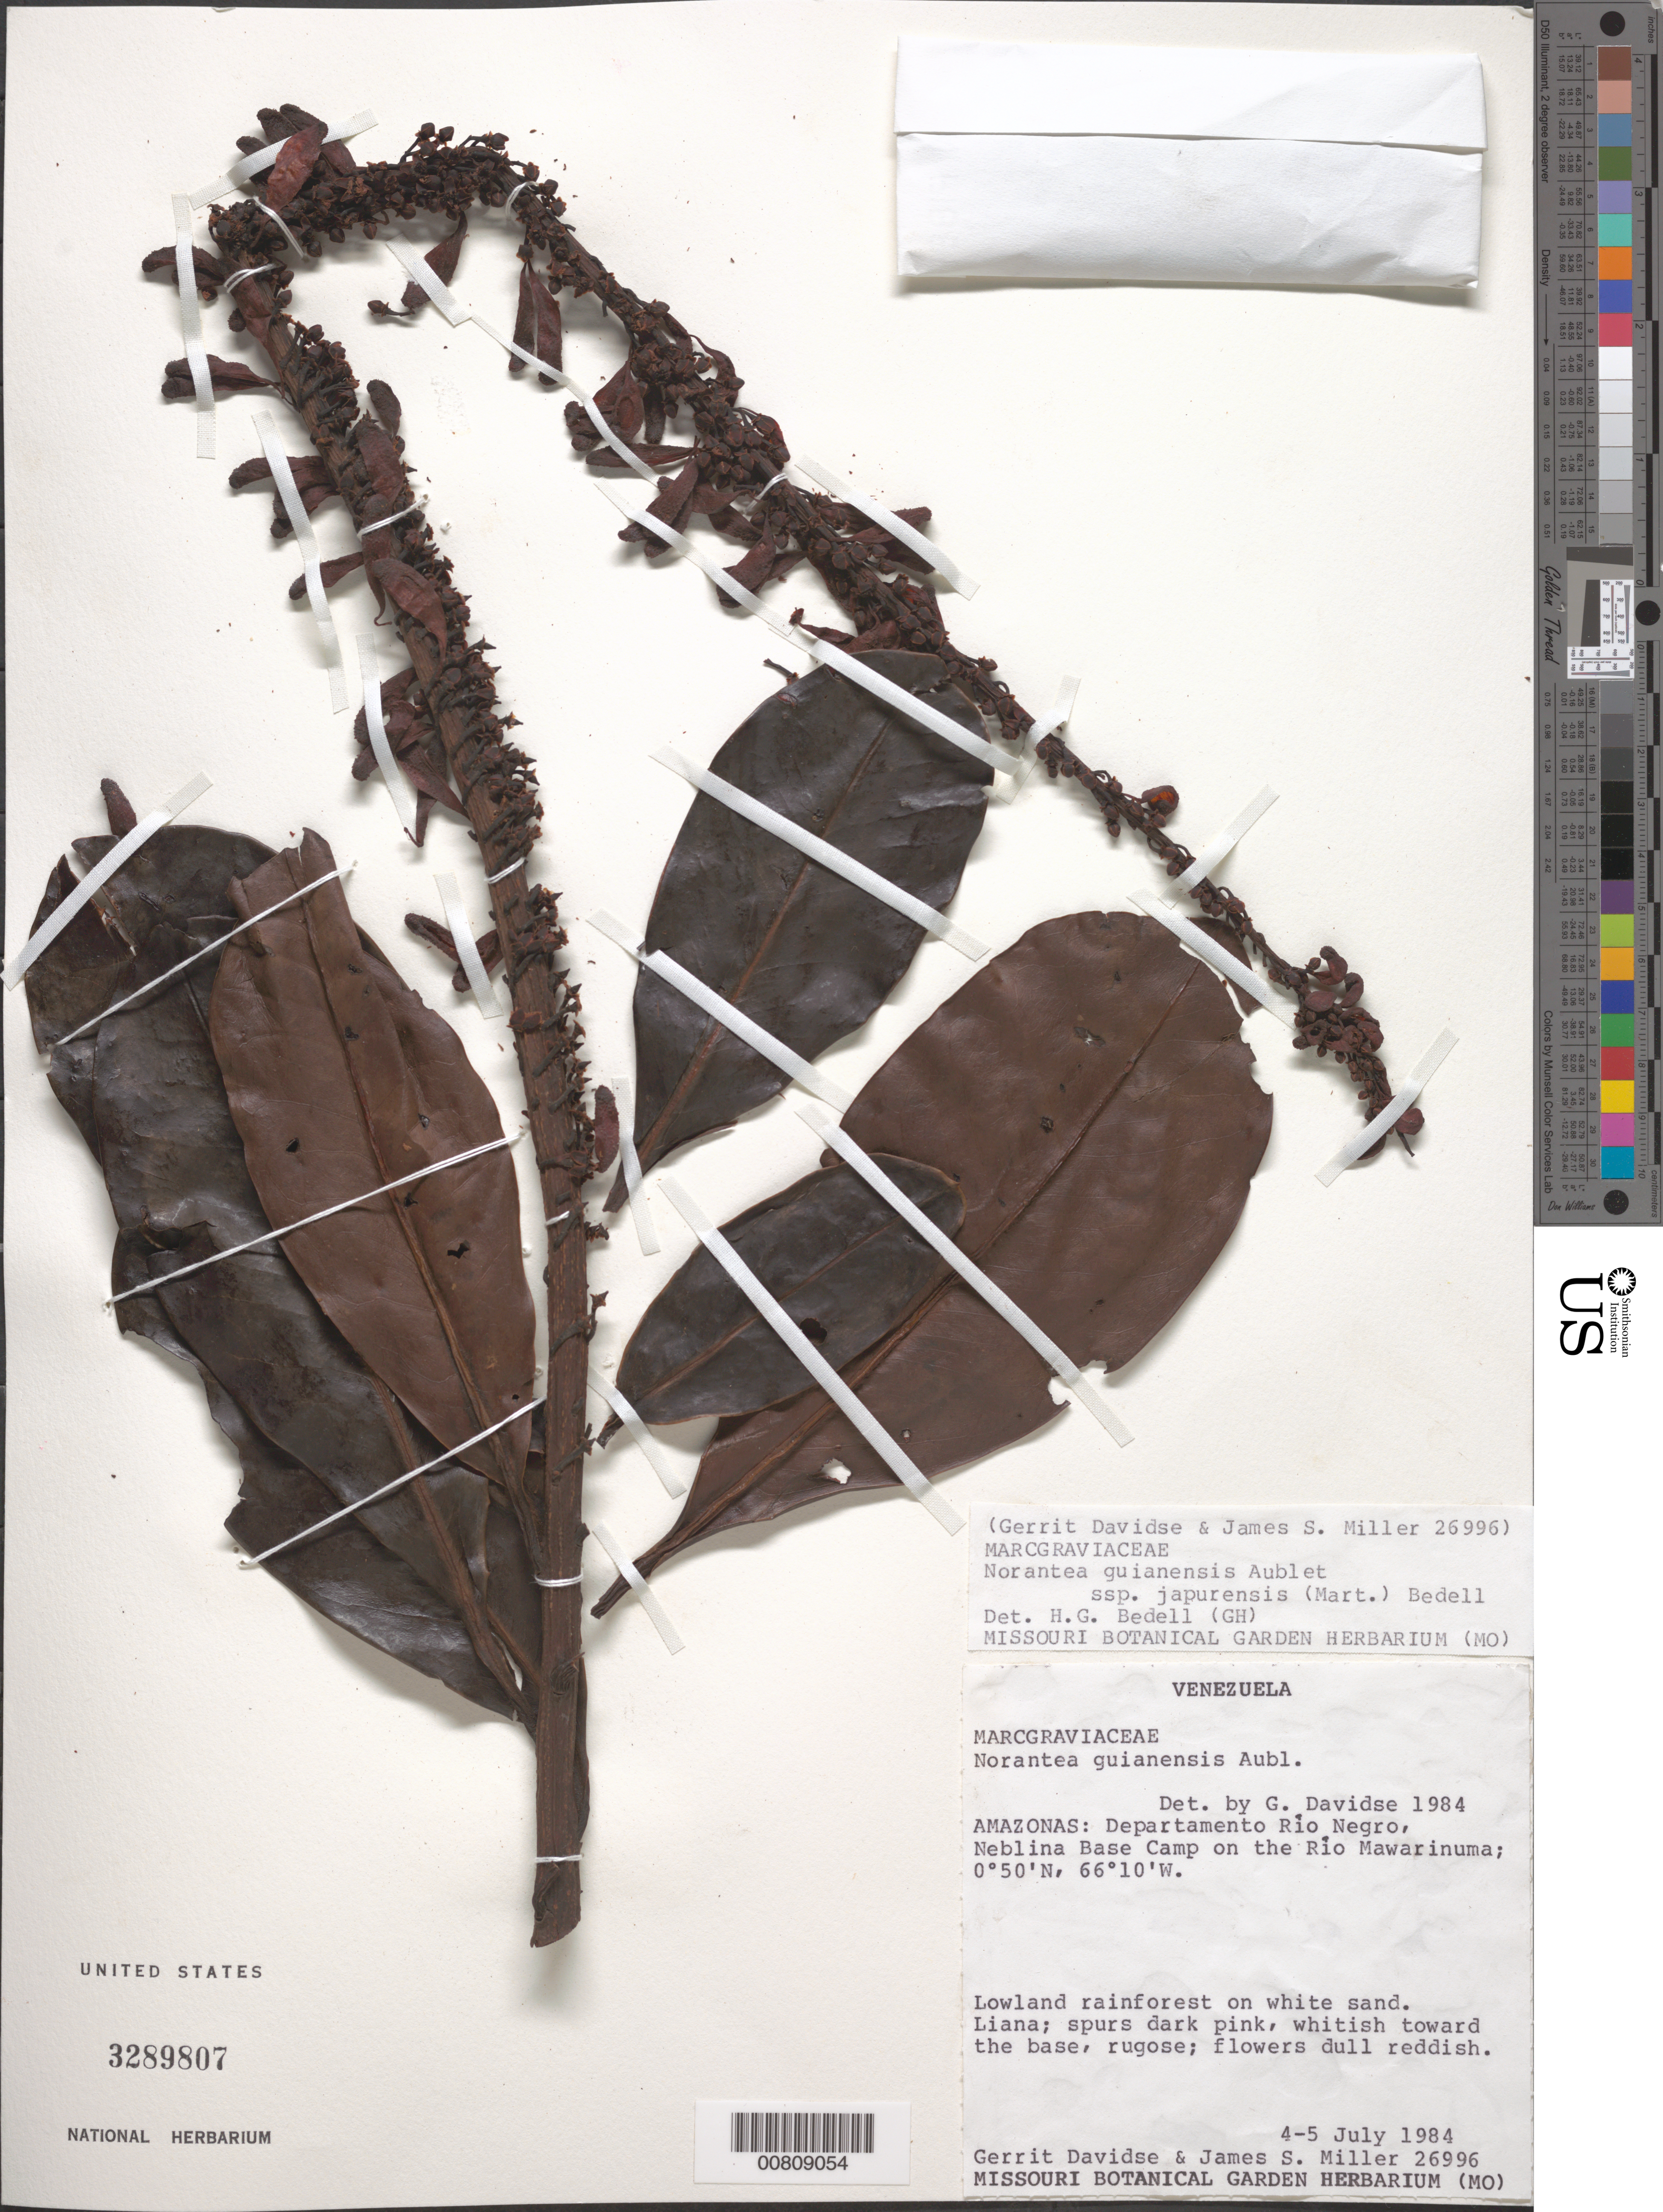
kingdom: Plantae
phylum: Tracheophyta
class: Magnoliopsida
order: Ericales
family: Marcgraviaceae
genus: Norantea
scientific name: Norantea guianensis subsp. japurensis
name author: (Mart.) Bedell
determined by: Bedell, H. G.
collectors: G. Davidse & J. S. Miller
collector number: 26996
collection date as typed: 4-Jul-84 to 5-Jul-84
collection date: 1984-07-04/1984-07-05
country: Venezuela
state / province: Amazonas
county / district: Río Negro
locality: Neblina Base Camp, Río Mawarinuma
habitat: Lowland rainforest on white sand.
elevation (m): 200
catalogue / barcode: US 3289807